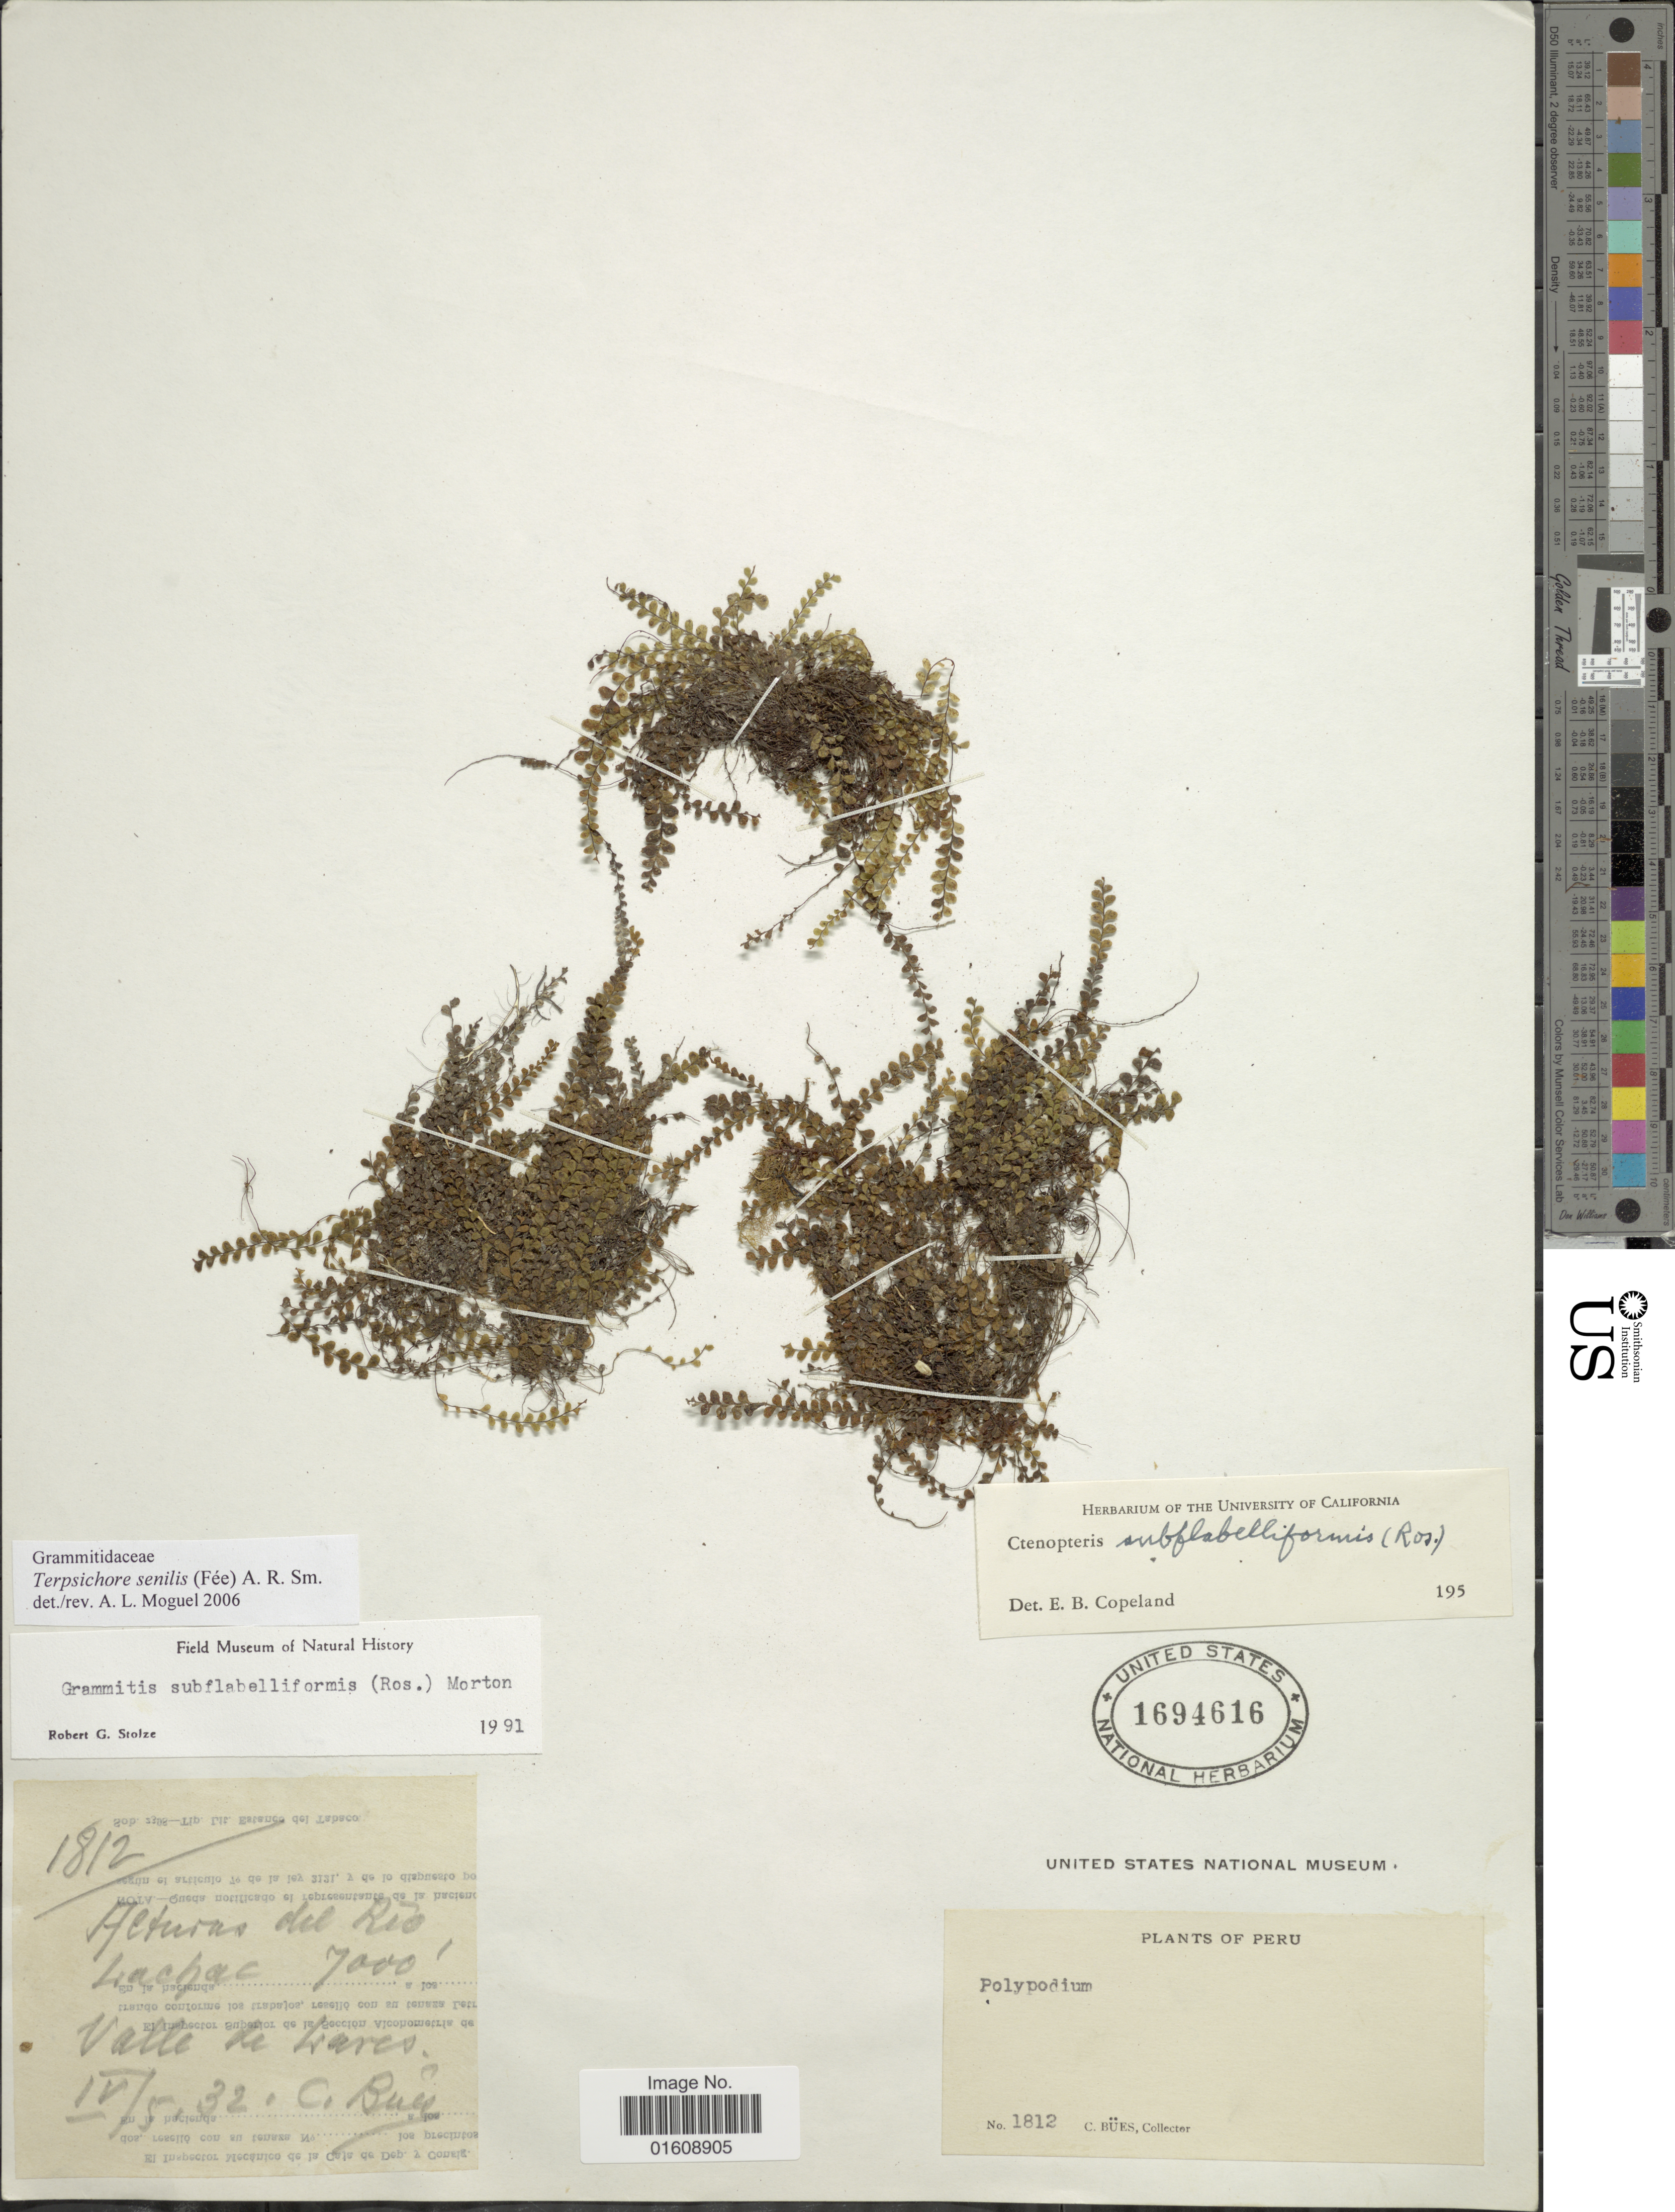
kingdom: Plantae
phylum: Tracheophyta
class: Polypodiopsida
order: Polypodiales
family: Polypodiaceae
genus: Alansmia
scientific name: Alansmia senilis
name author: (Fée) Moguel & M. Kessler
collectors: C. Bues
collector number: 1812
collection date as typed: Transcribed d/m/y: 5/4/32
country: Peru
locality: Altura, del Río Lachac, Valley de Lares.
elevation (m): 2134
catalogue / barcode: US 1694616